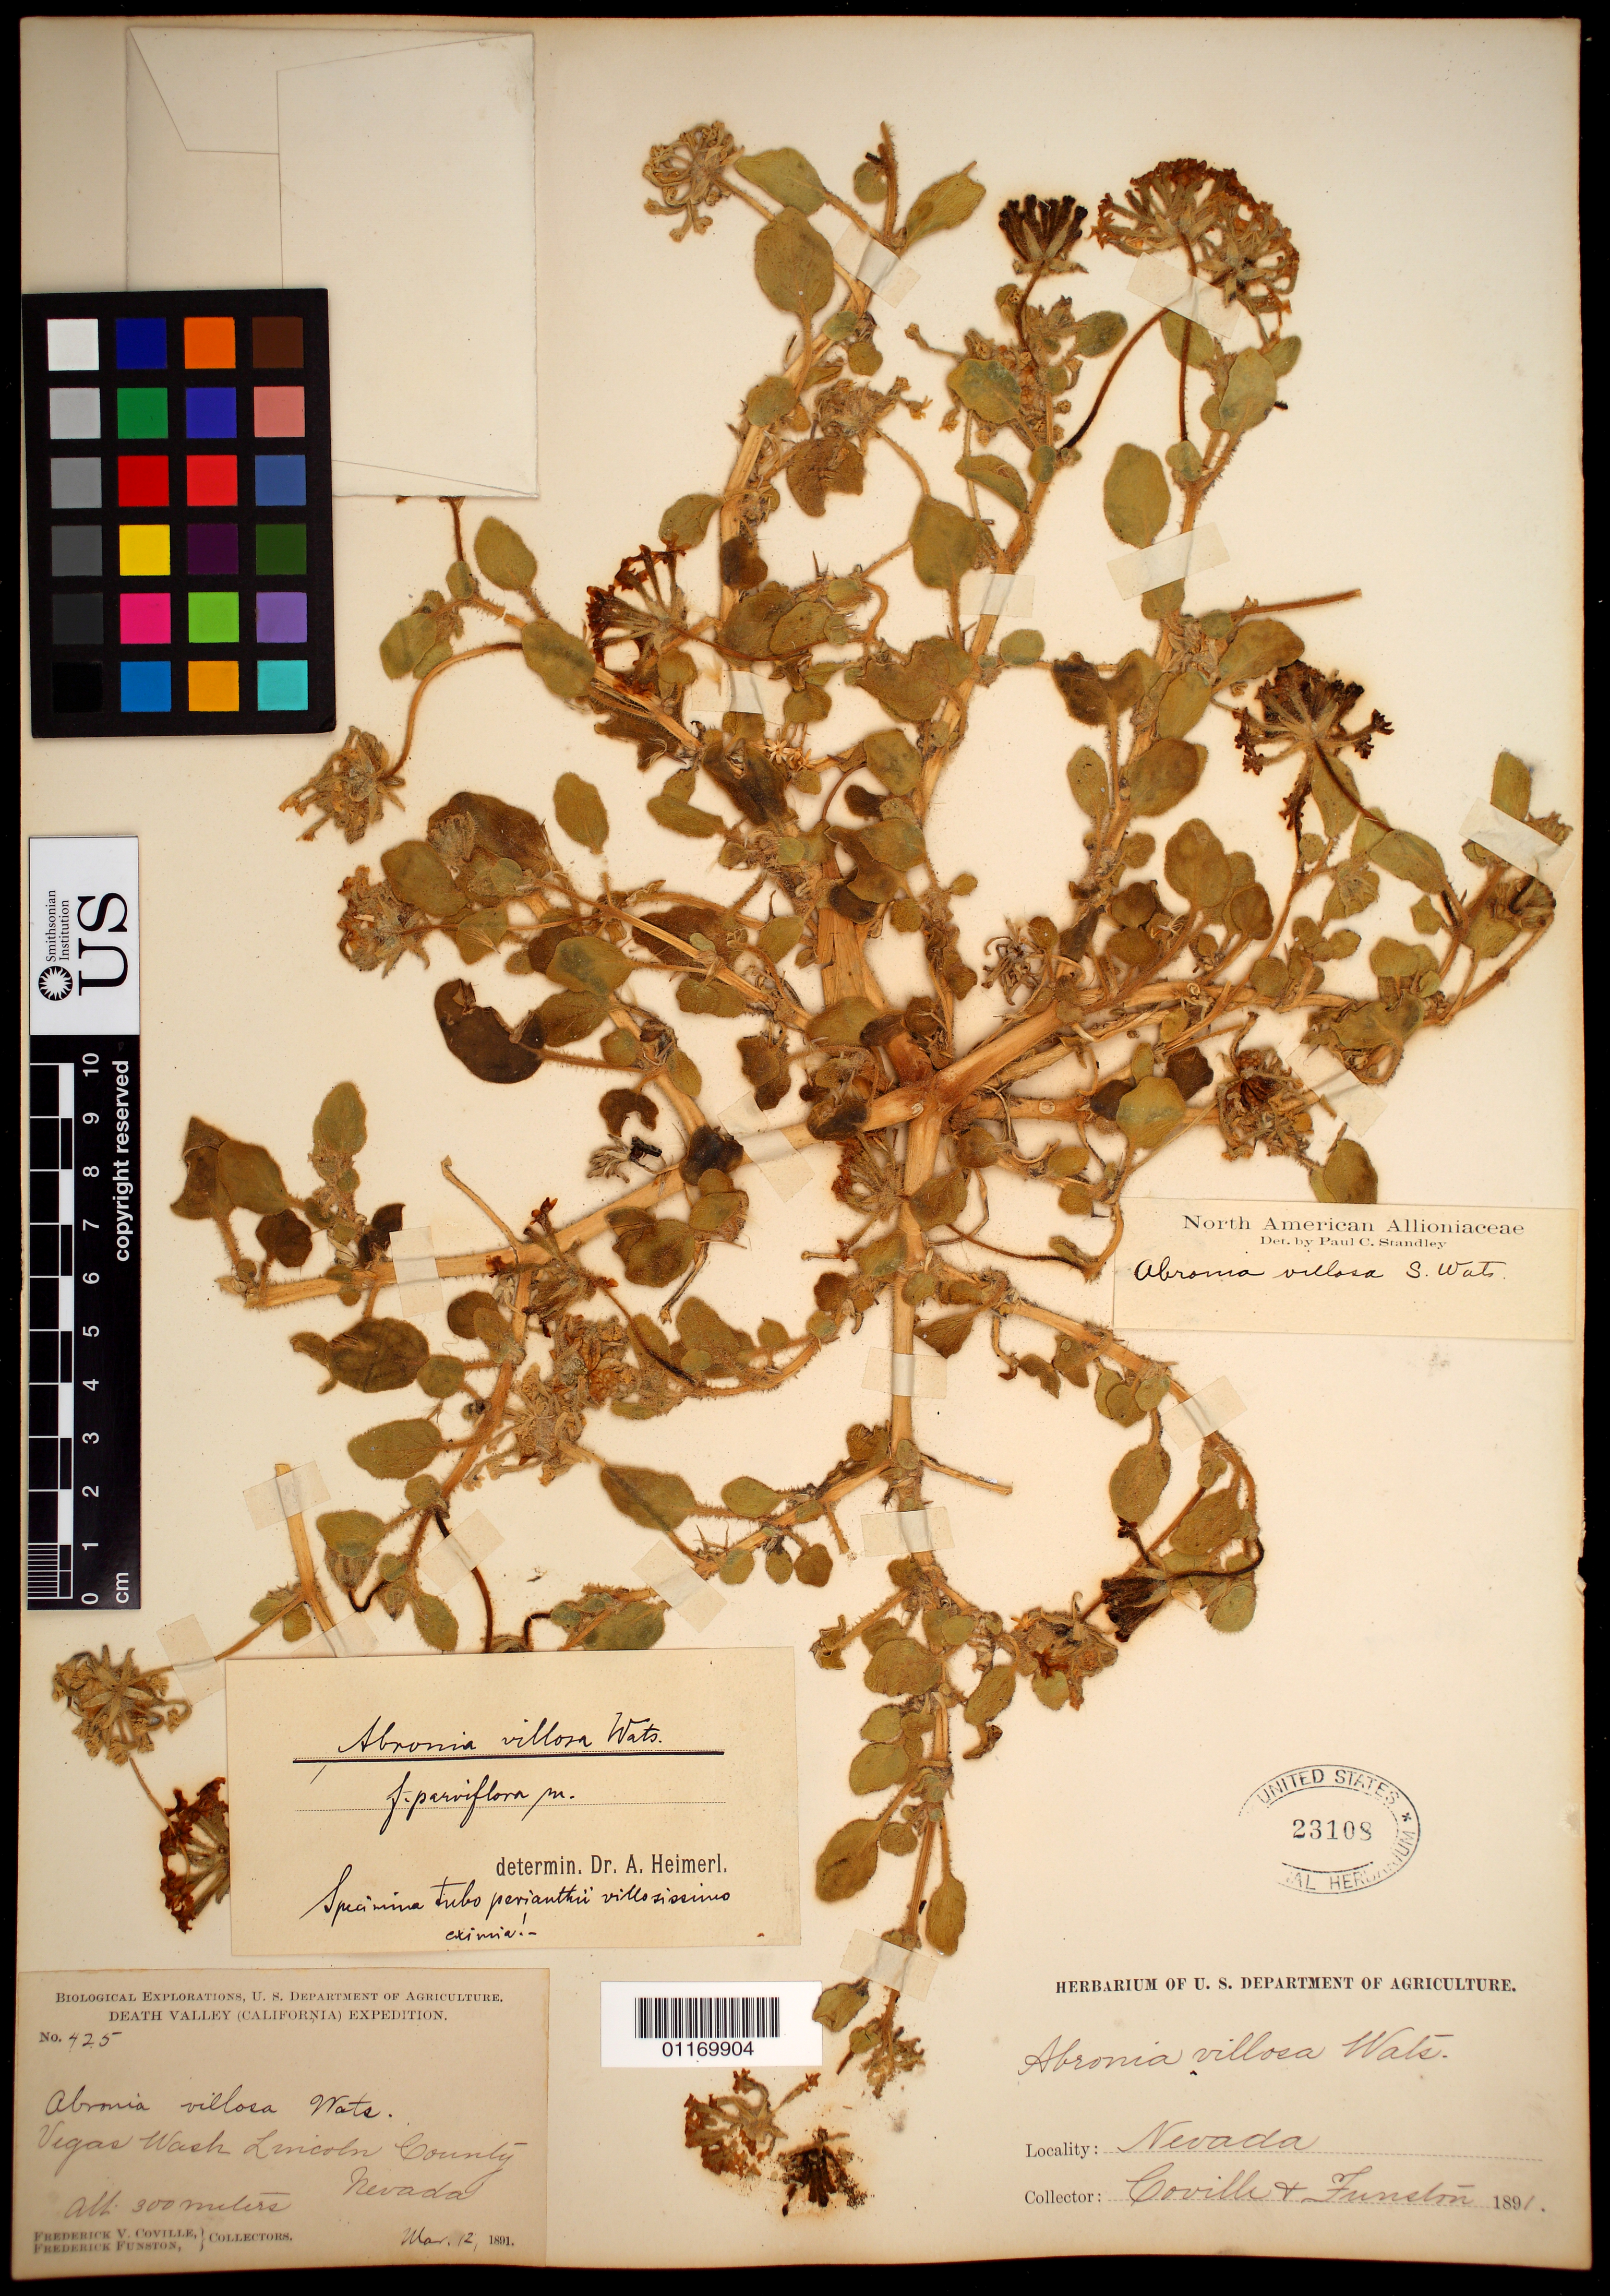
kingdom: Plantae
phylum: Tracheophyta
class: Magnoliopsida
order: Caryophyllales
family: Nyctaginaceae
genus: Abronia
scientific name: Abronia villosa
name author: S. Watson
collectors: F. V. Coville & F. Funston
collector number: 425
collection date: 1891-03-12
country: United States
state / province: Nevada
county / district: Lincoln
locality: Vegas Wash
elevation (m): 300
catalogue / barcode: US 23108